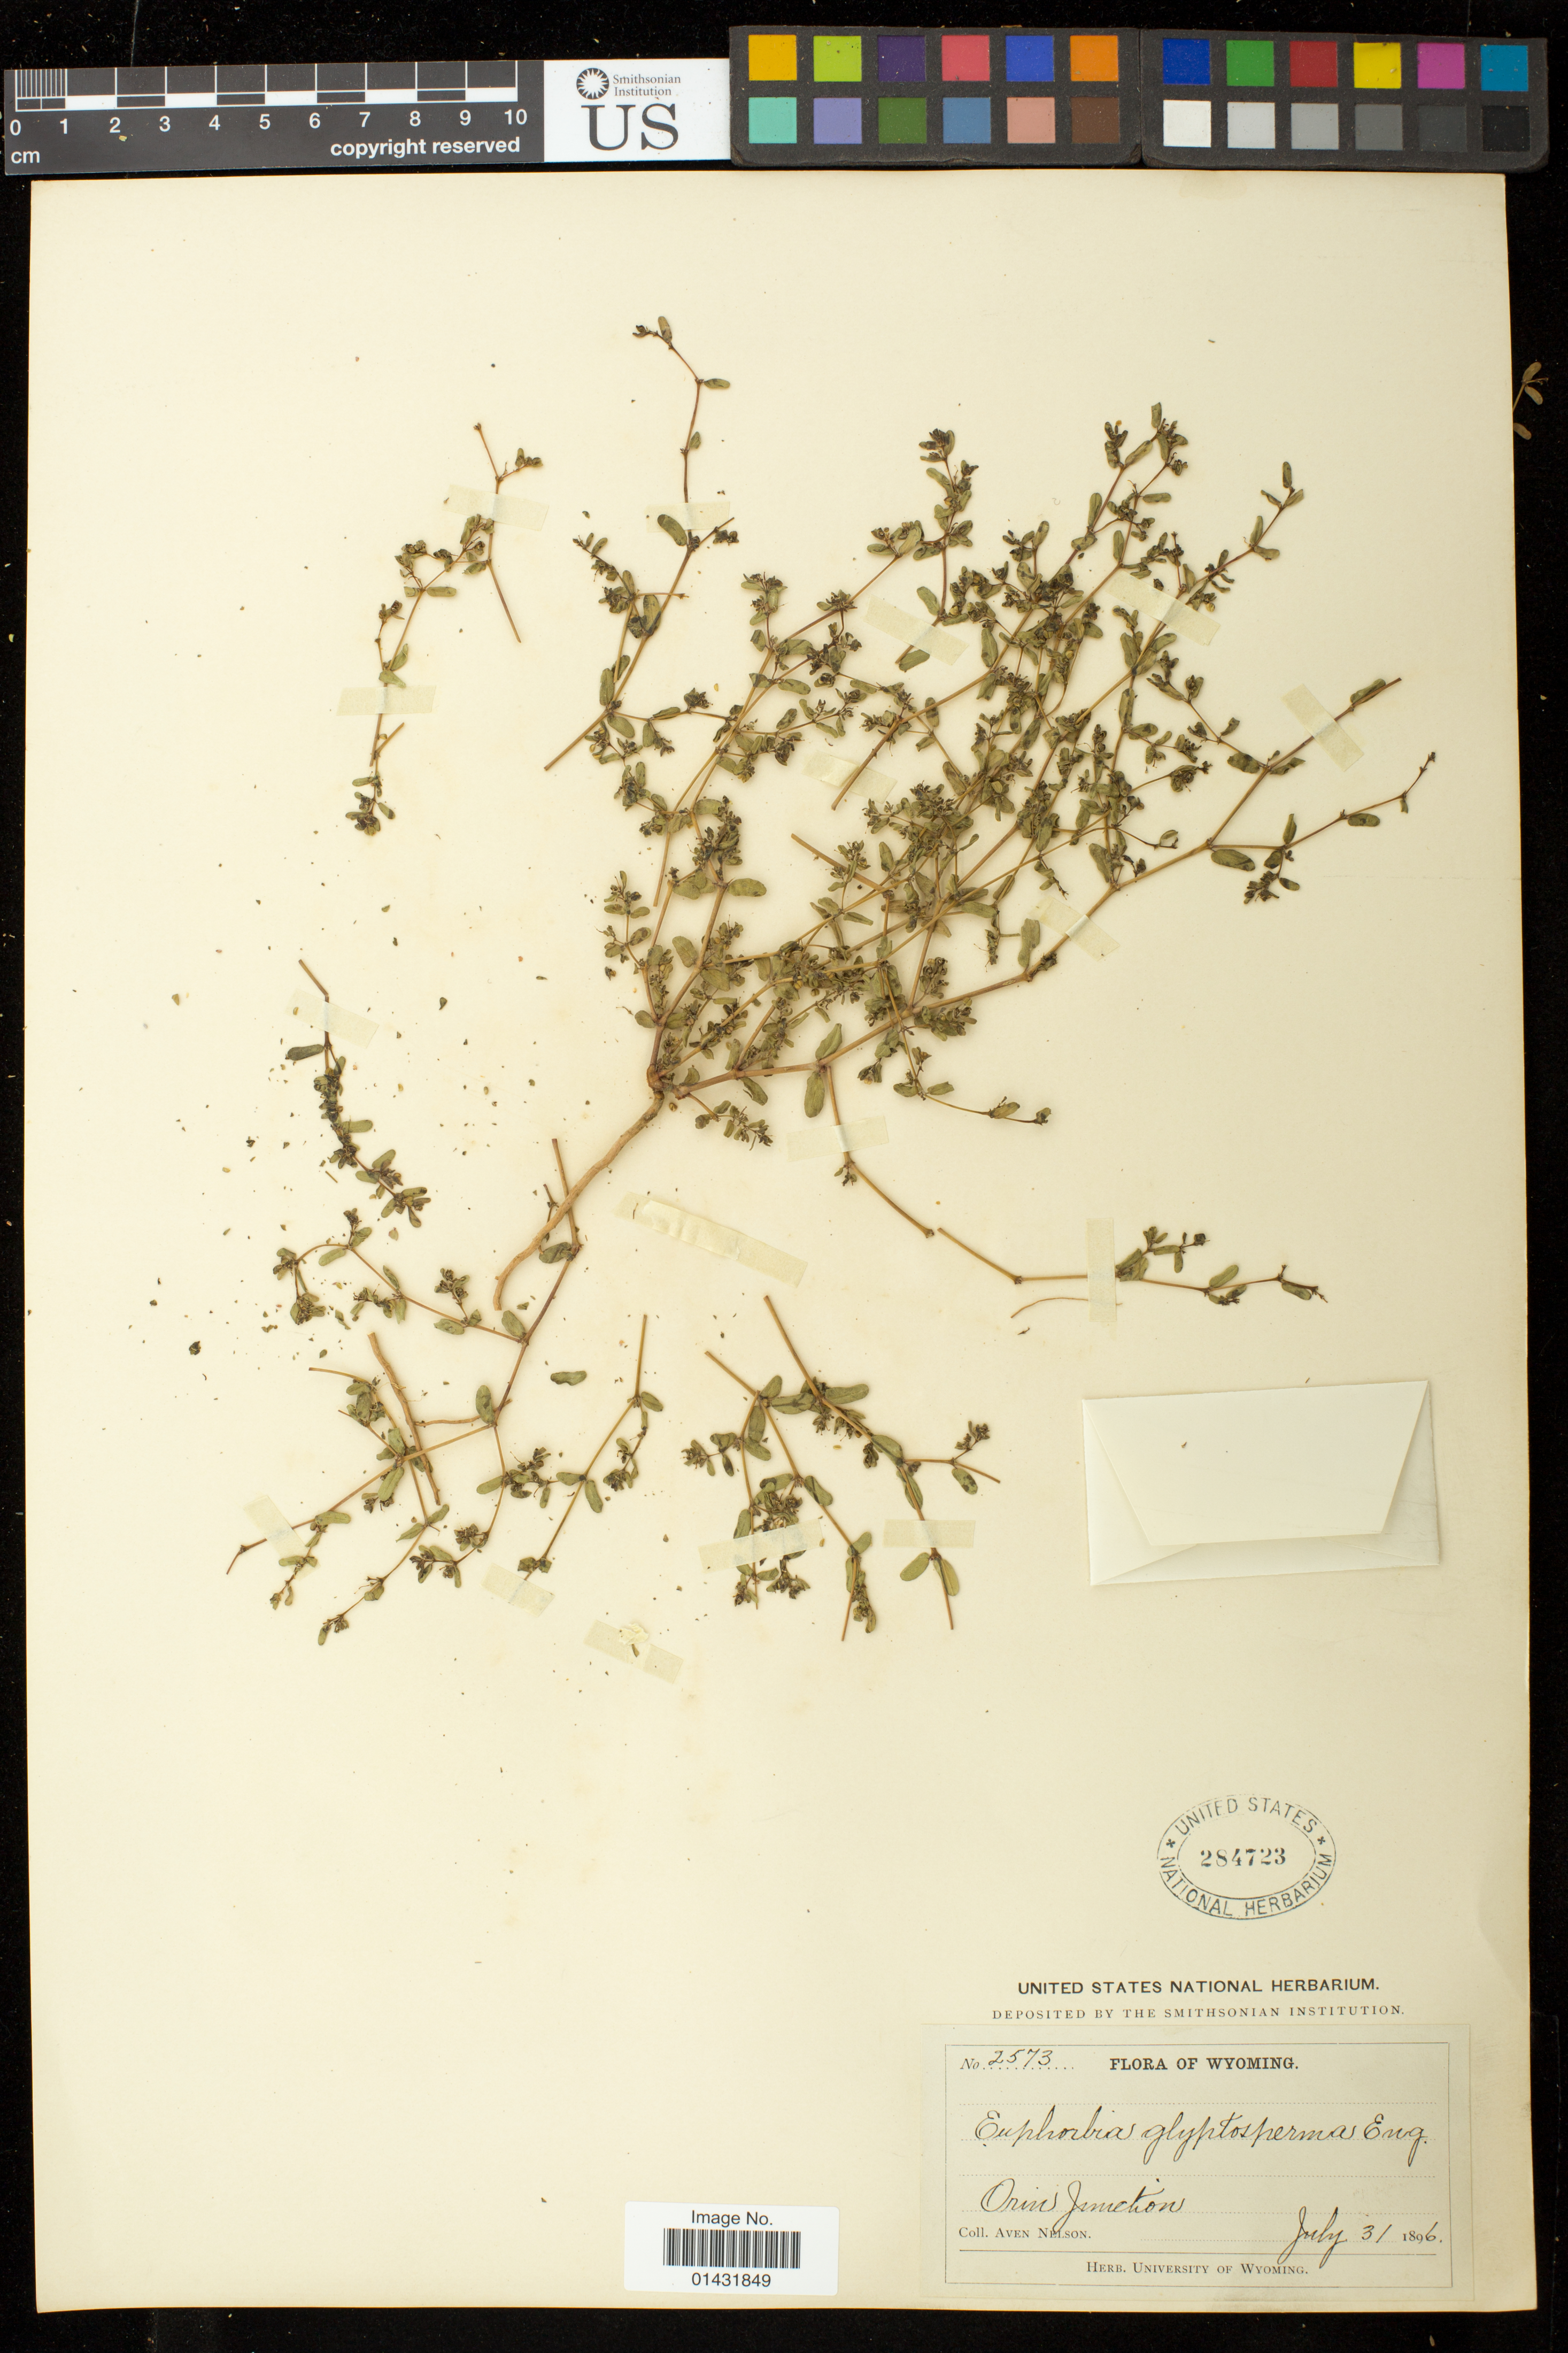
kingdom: Plantae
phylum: Tracheophyta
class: Magnoliopsida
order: Malpighiales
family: Euphorbiaceae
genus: Euphorbia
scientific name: Euphorbia glyptosperma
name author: Engelm.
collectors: A. Nelson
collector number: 2573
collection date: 1896-07-31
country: United States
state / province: Wyoming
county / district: Converse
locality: Orin Junction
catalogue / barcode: US 284723